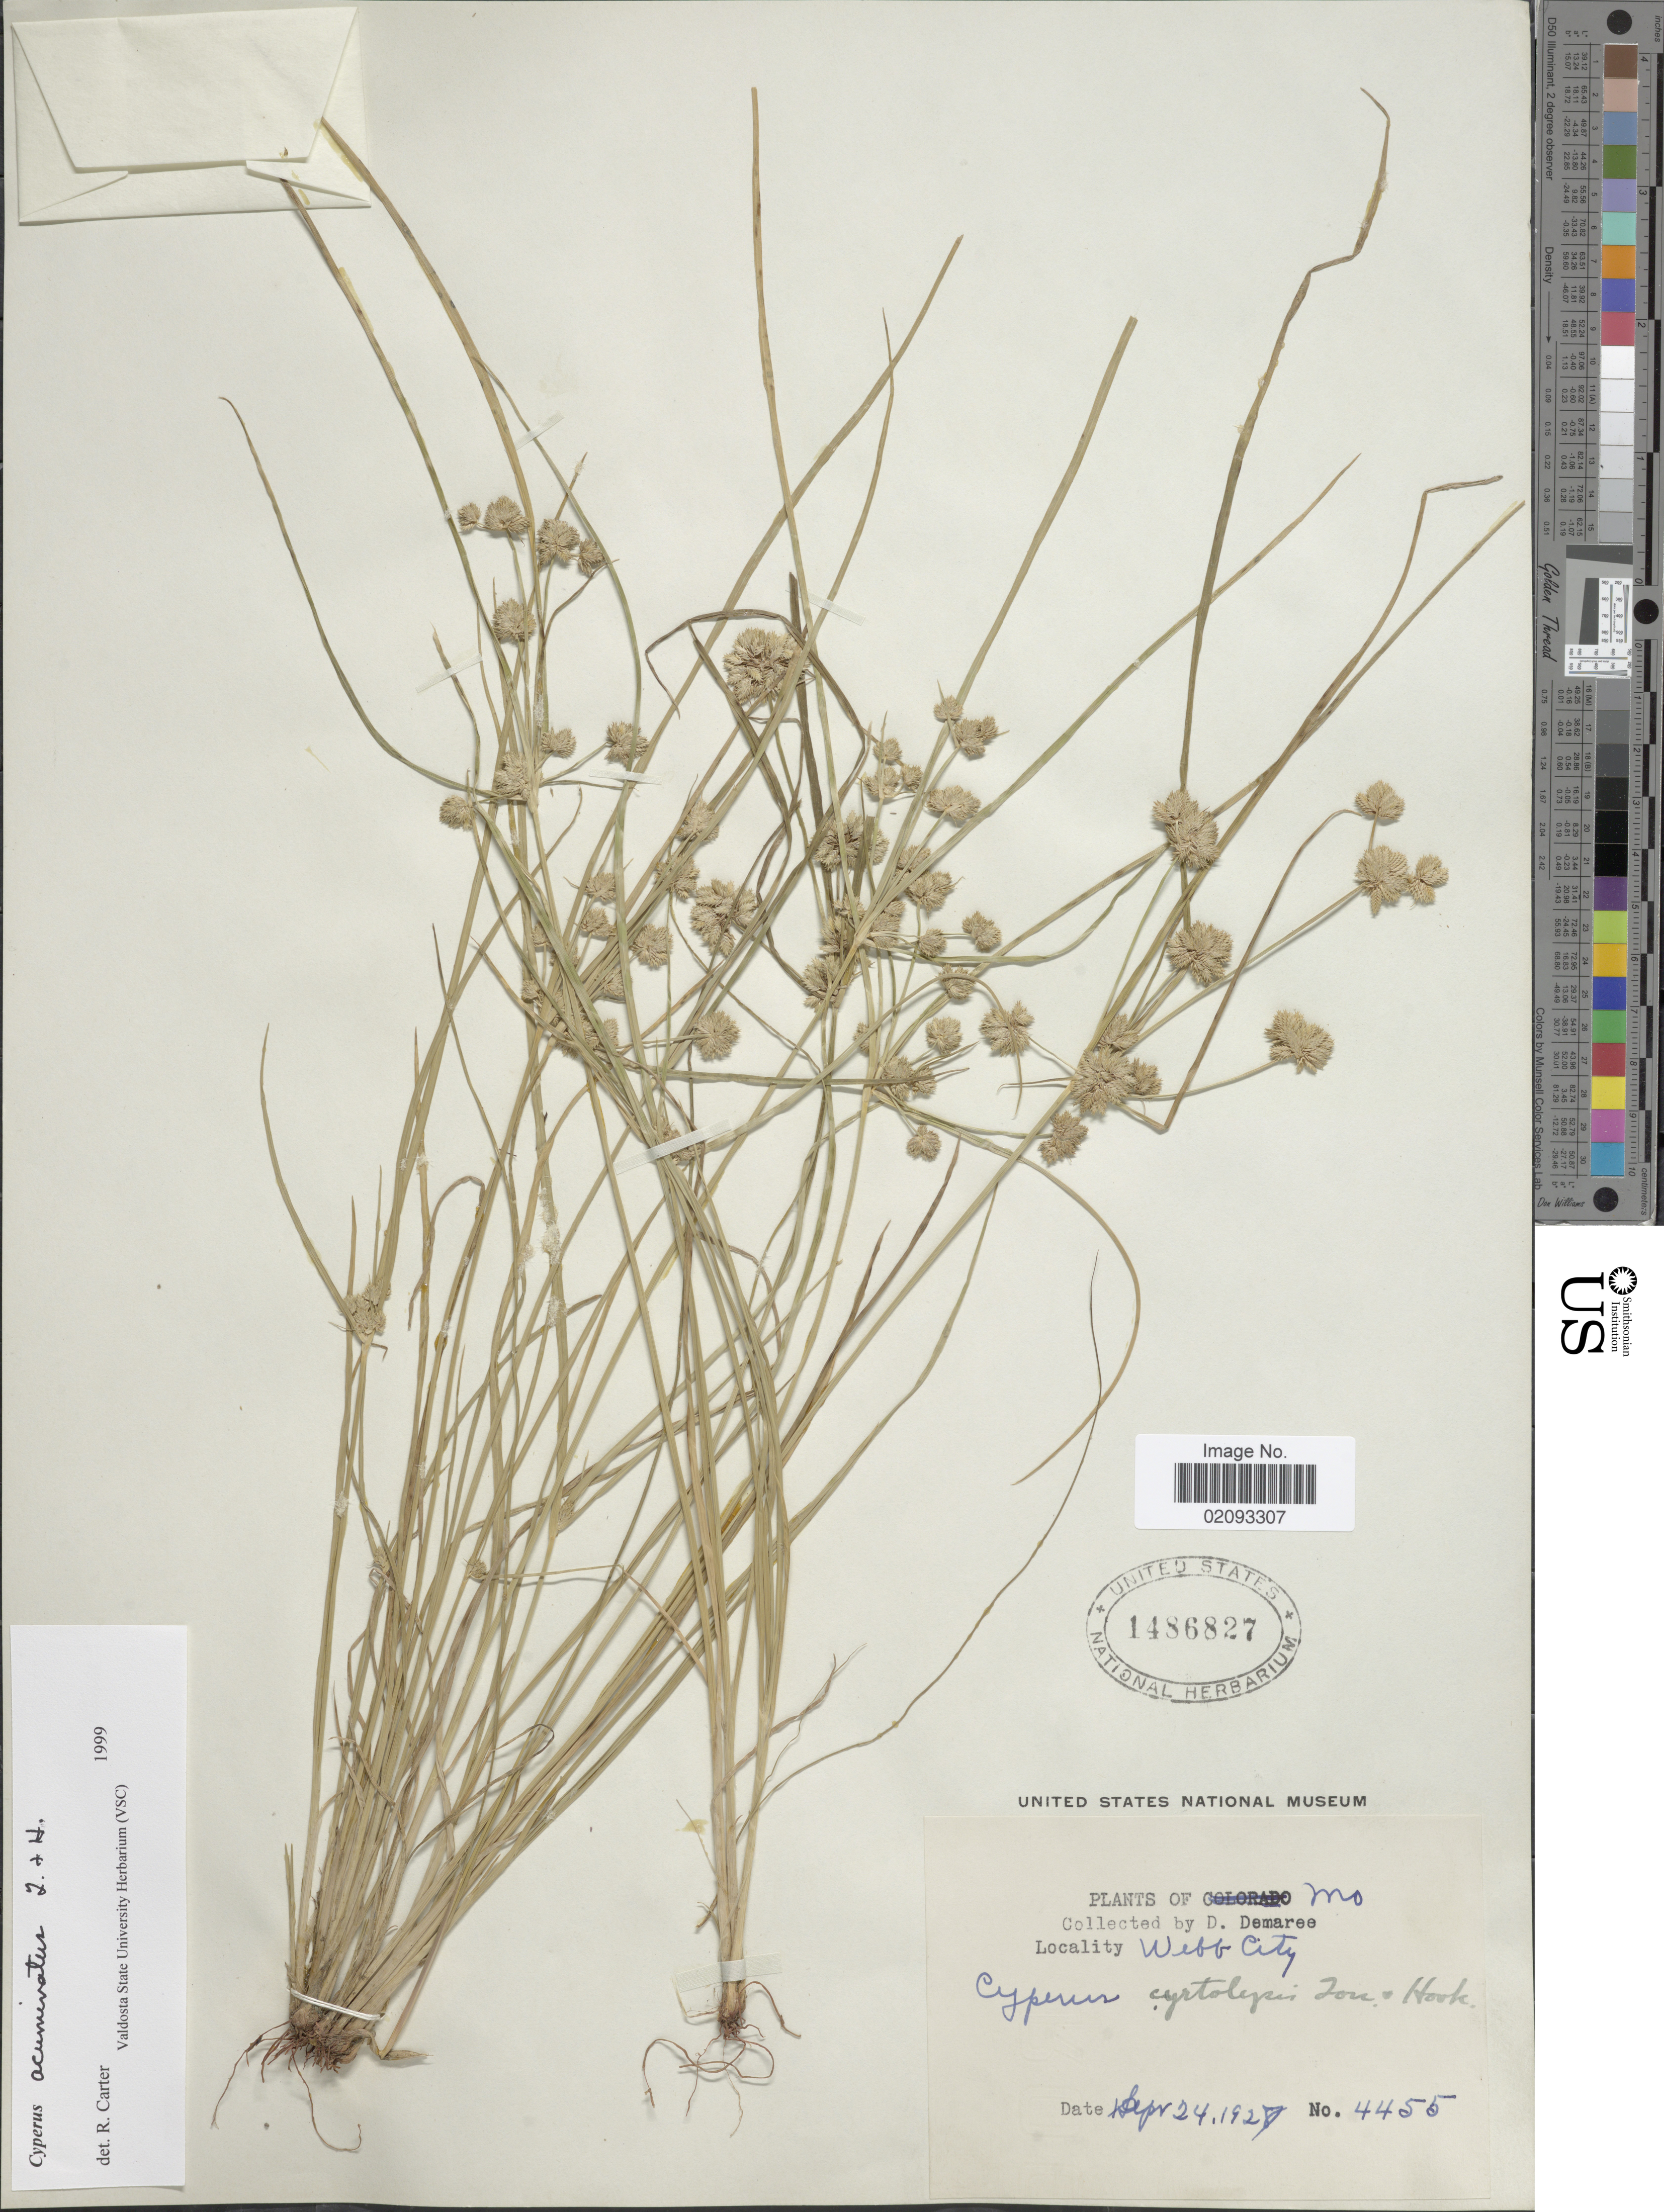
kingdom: Plantae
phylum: Tracheophyta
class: Liliopsida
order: Poales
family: Cyperaceae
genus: Cyperus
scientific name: Cyperus acuminatus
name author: Torr. & Hook.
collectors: D. Demaree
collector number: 4455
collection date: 1928-09-24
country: United States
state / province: Missouri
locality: Webb City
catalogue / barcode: US 1486827